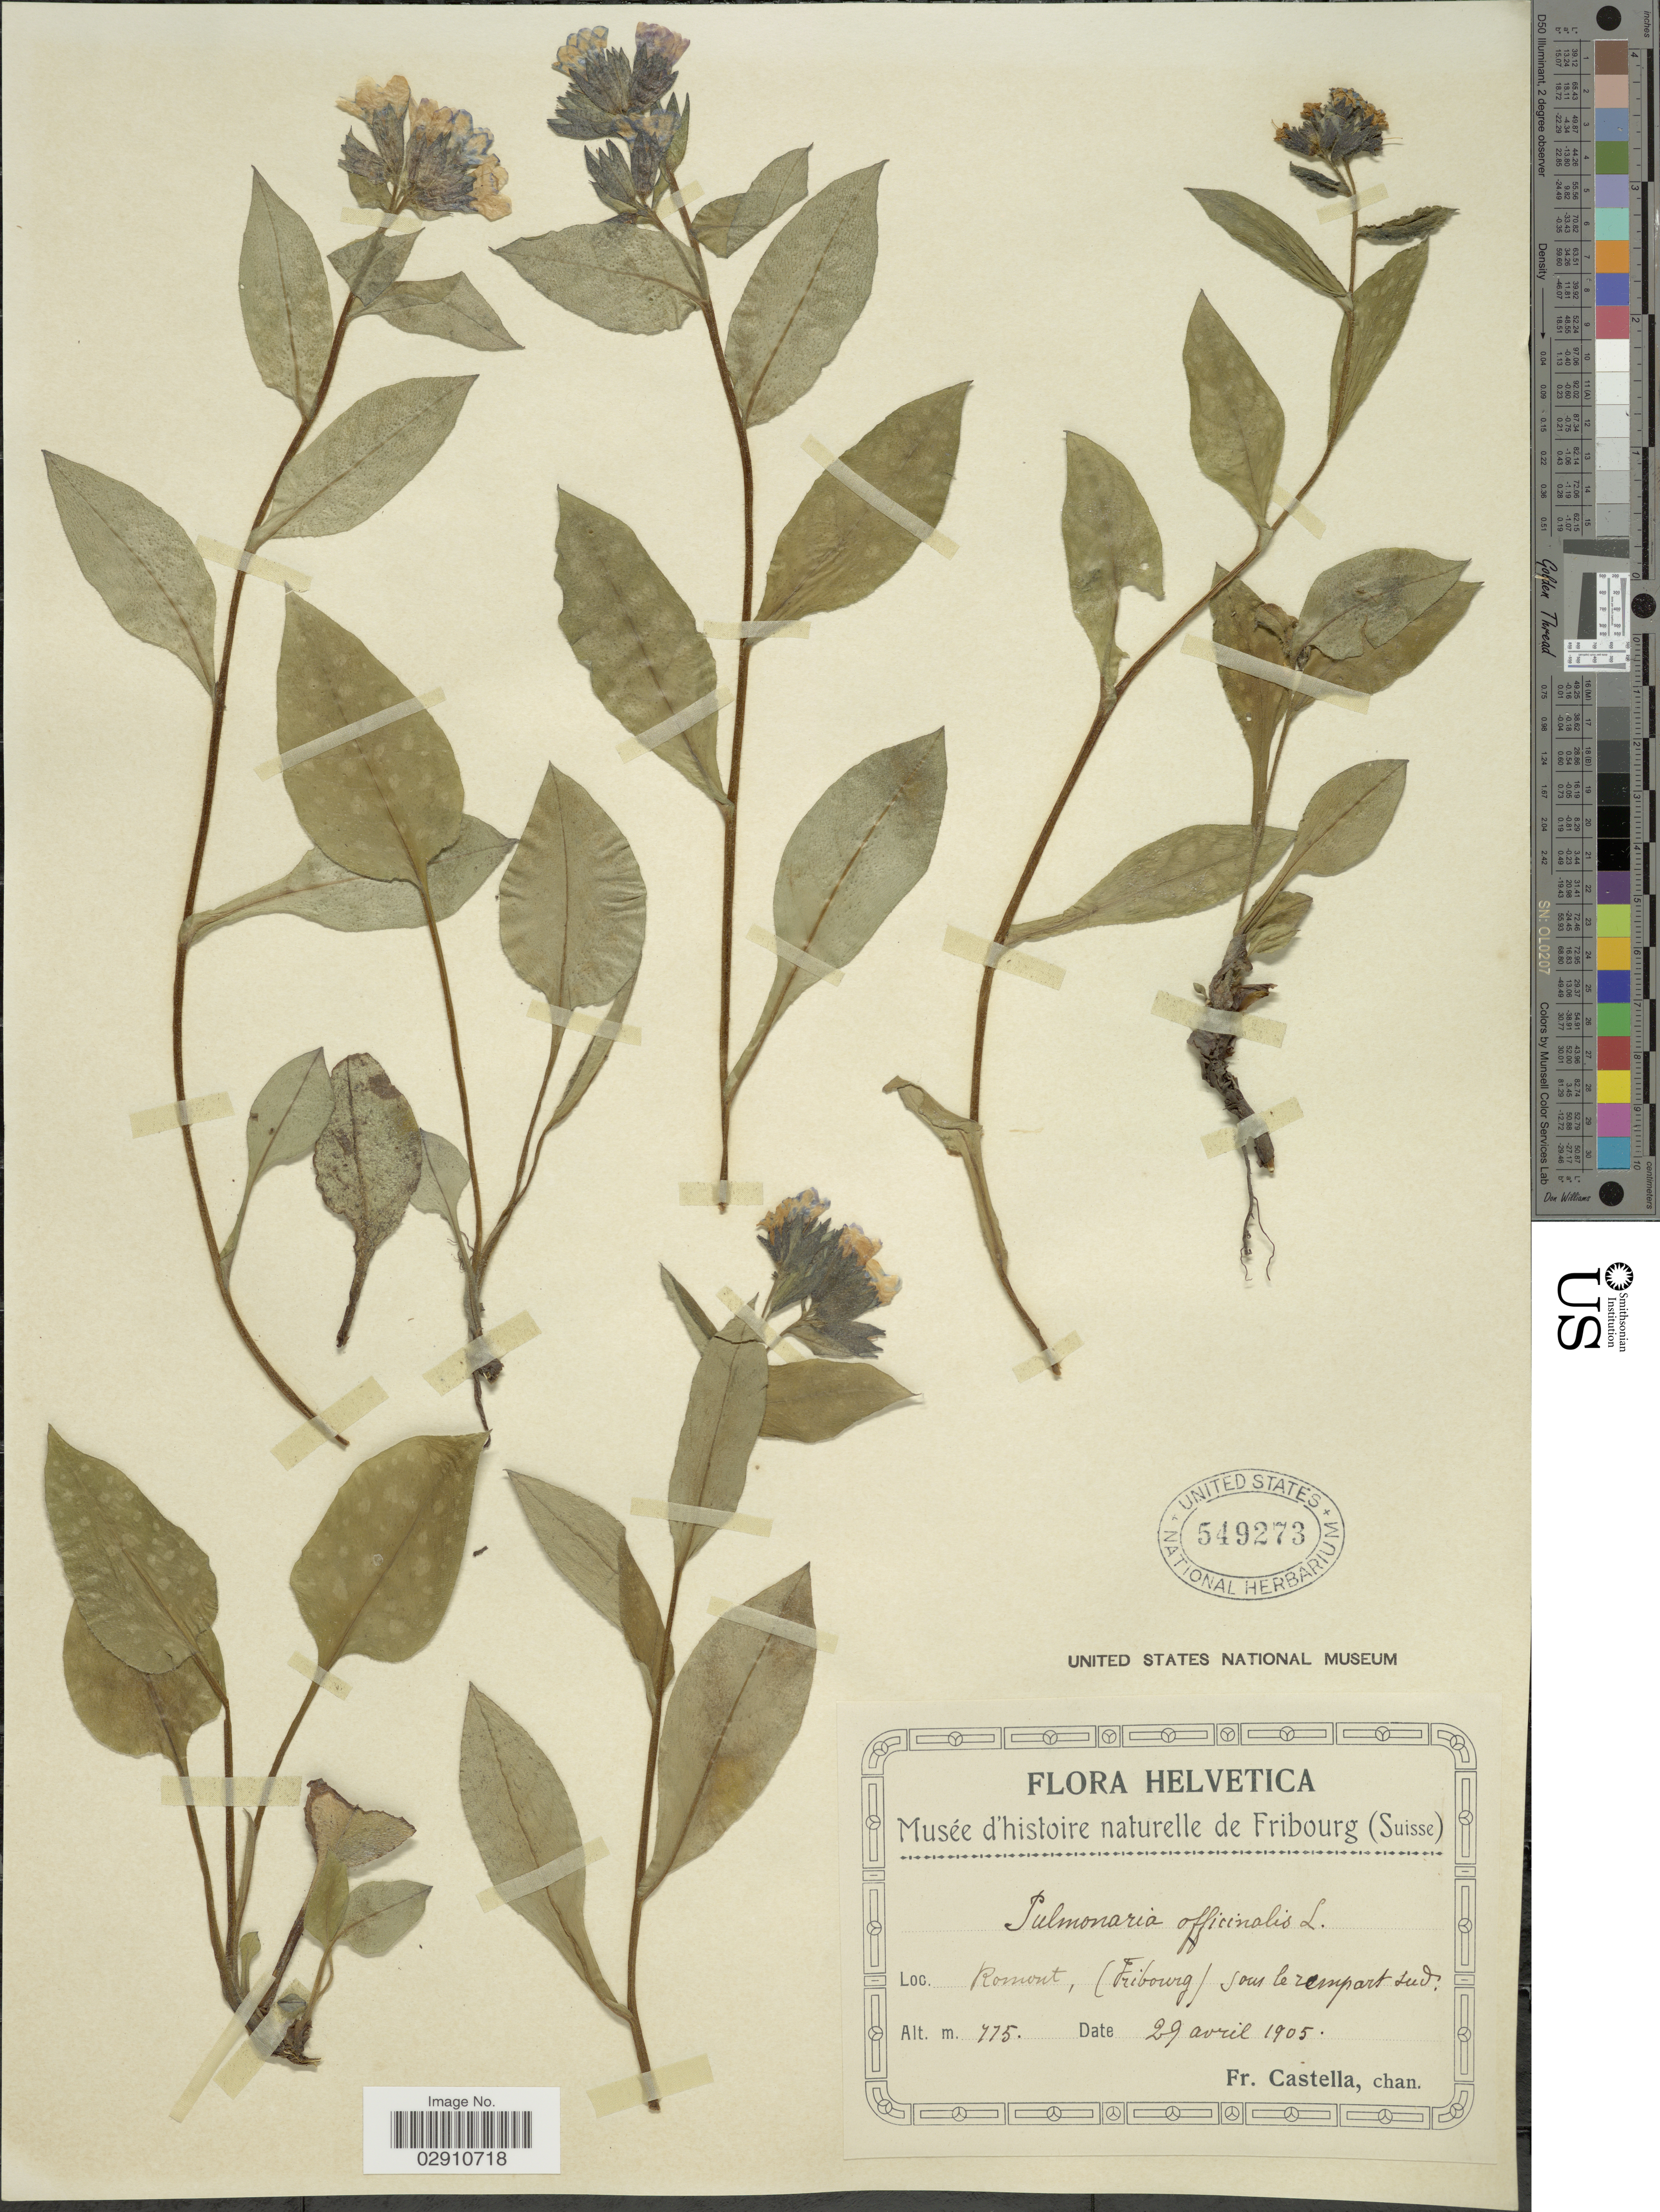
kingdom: Plantae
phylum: Tracheophyta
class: Magnoliopsida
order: Boraginales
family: Boraginaceae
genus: Pulmonaria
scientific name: Pulmonaria officinalis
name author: L.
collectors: Fr. Castella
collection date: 1905-04-29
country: Switzerland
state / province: Fribourg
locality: Helvetica. Romont, (Fribourg) sous le rempart sud.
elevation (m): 775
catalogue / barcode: US 549273